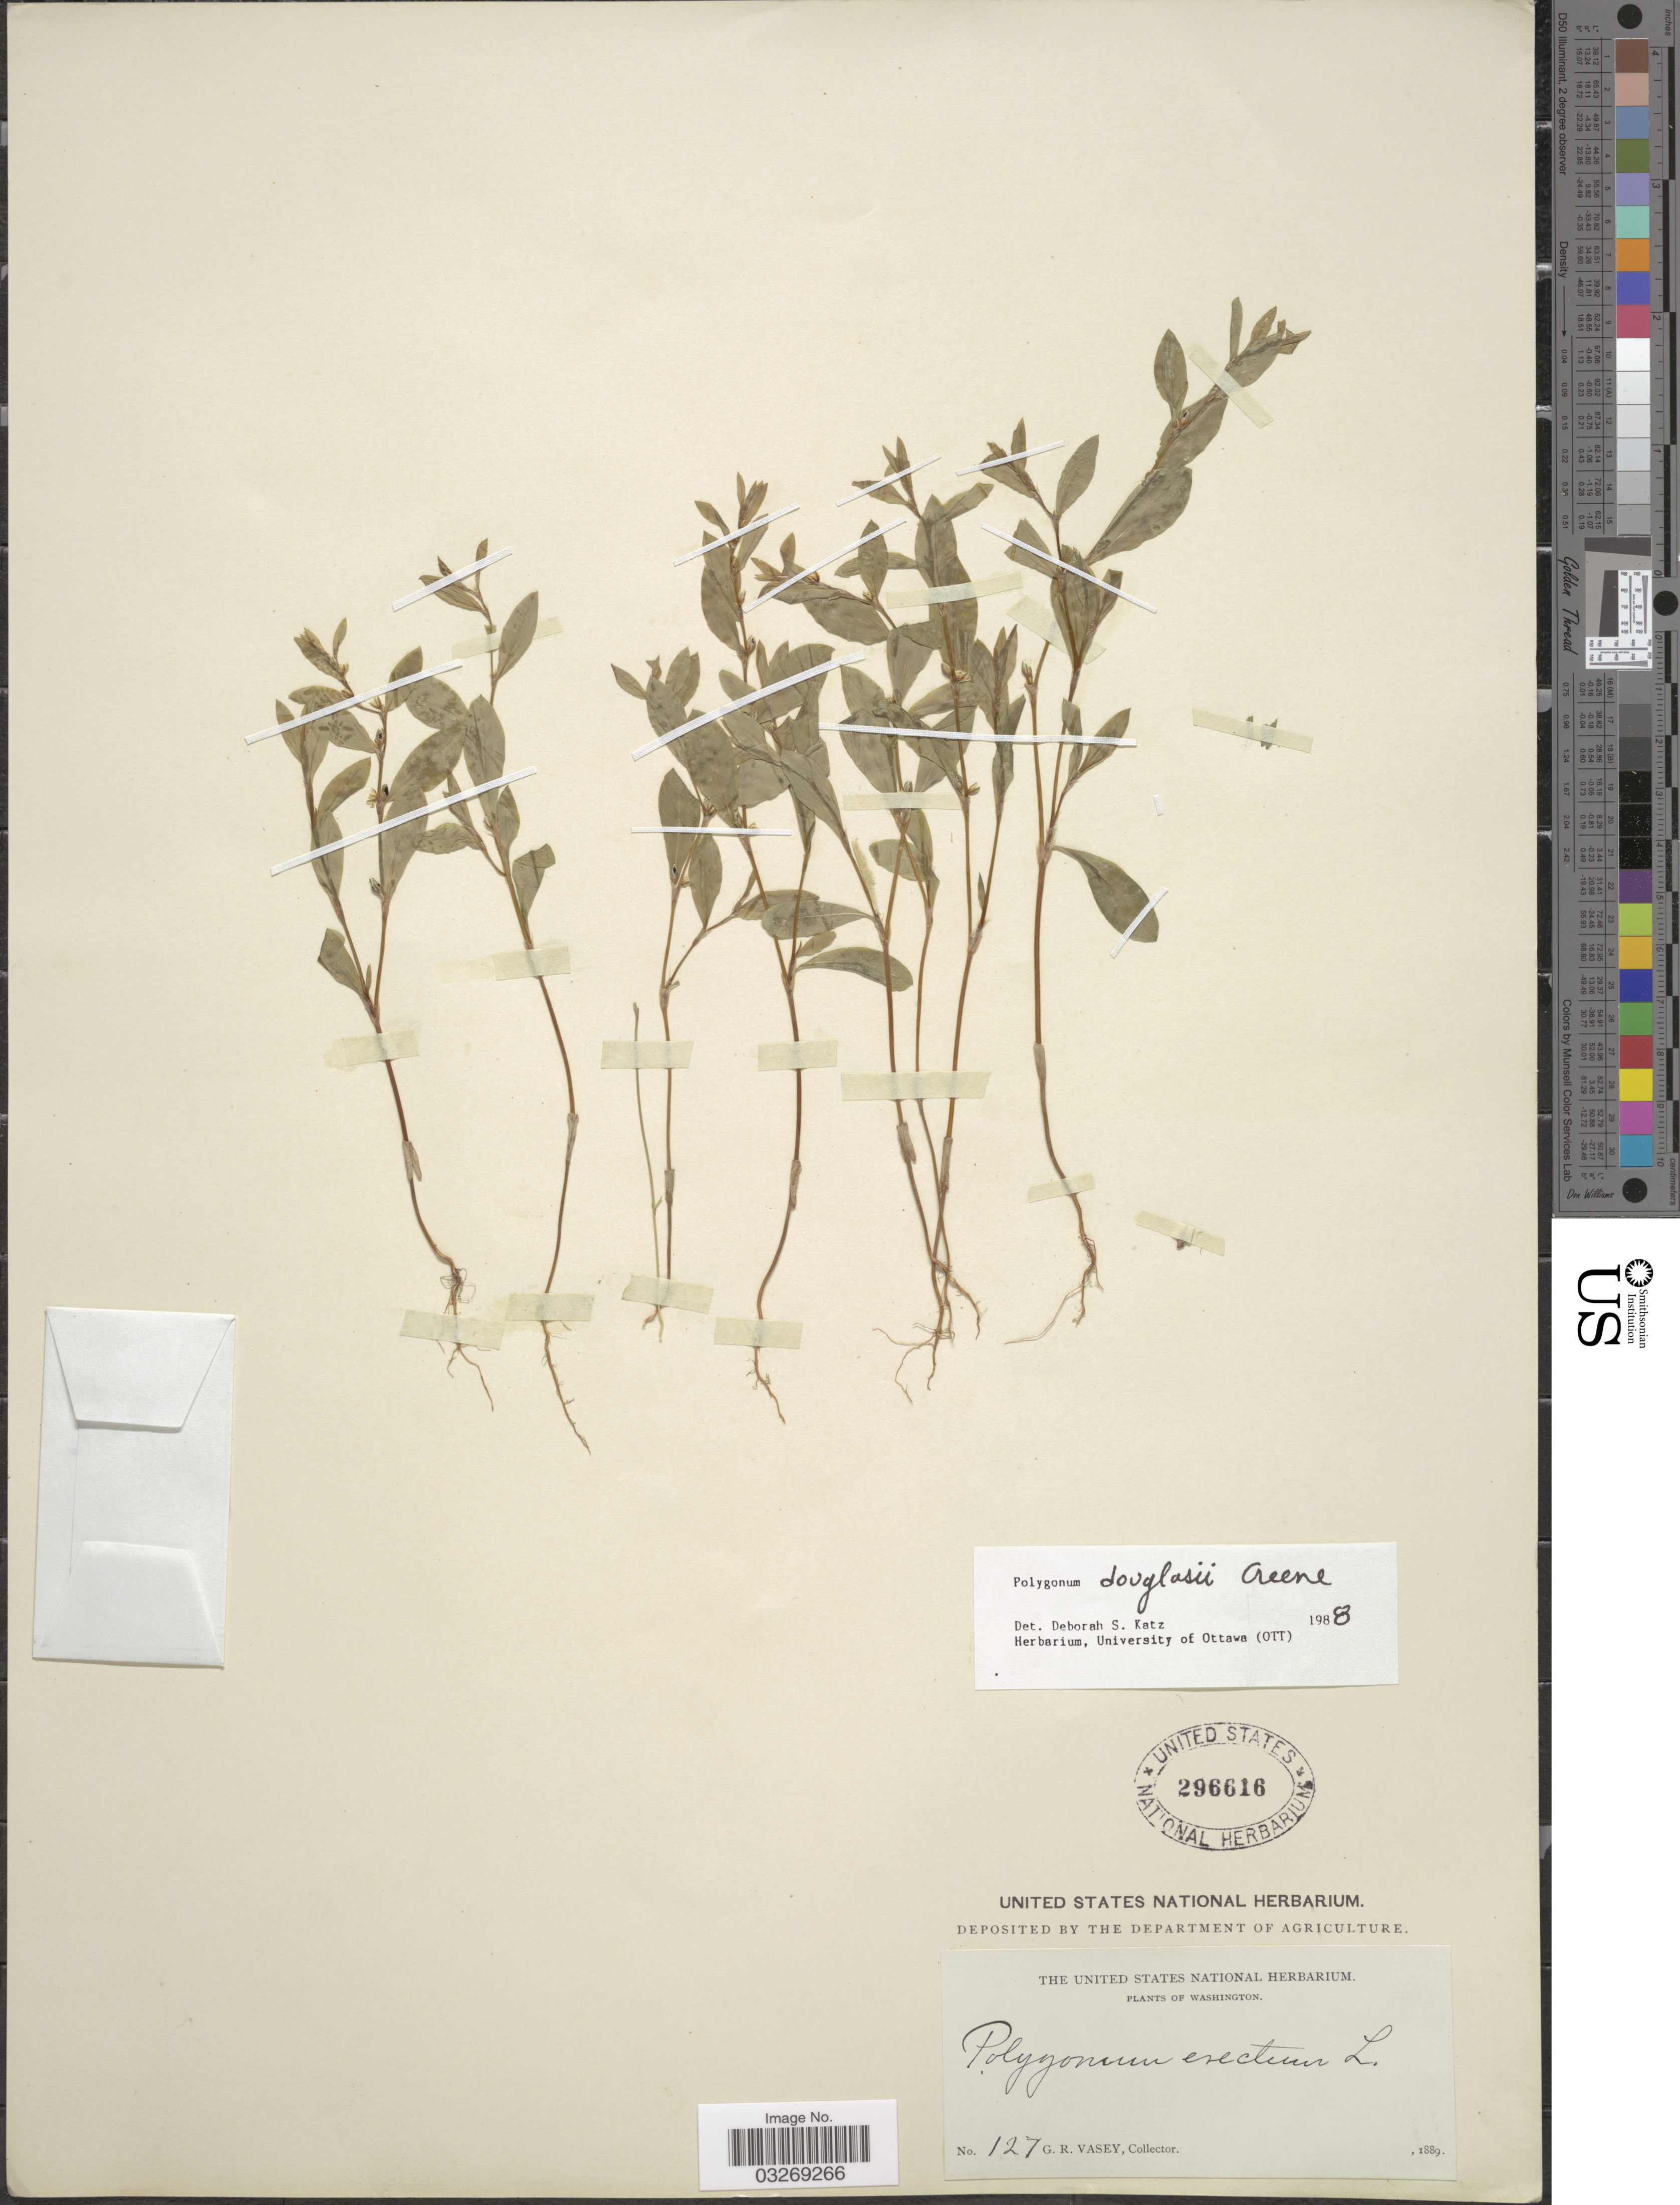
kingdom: Plantae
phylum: Tracheophyta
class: Magnoliopsida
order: Caryophyllales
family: Polygonaceae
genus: Polygonum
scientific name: Polygonum douglasii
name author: Greene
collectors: G. R. Vasey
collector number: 127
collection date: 1889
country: United States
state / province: Washington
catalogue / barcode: US 296616